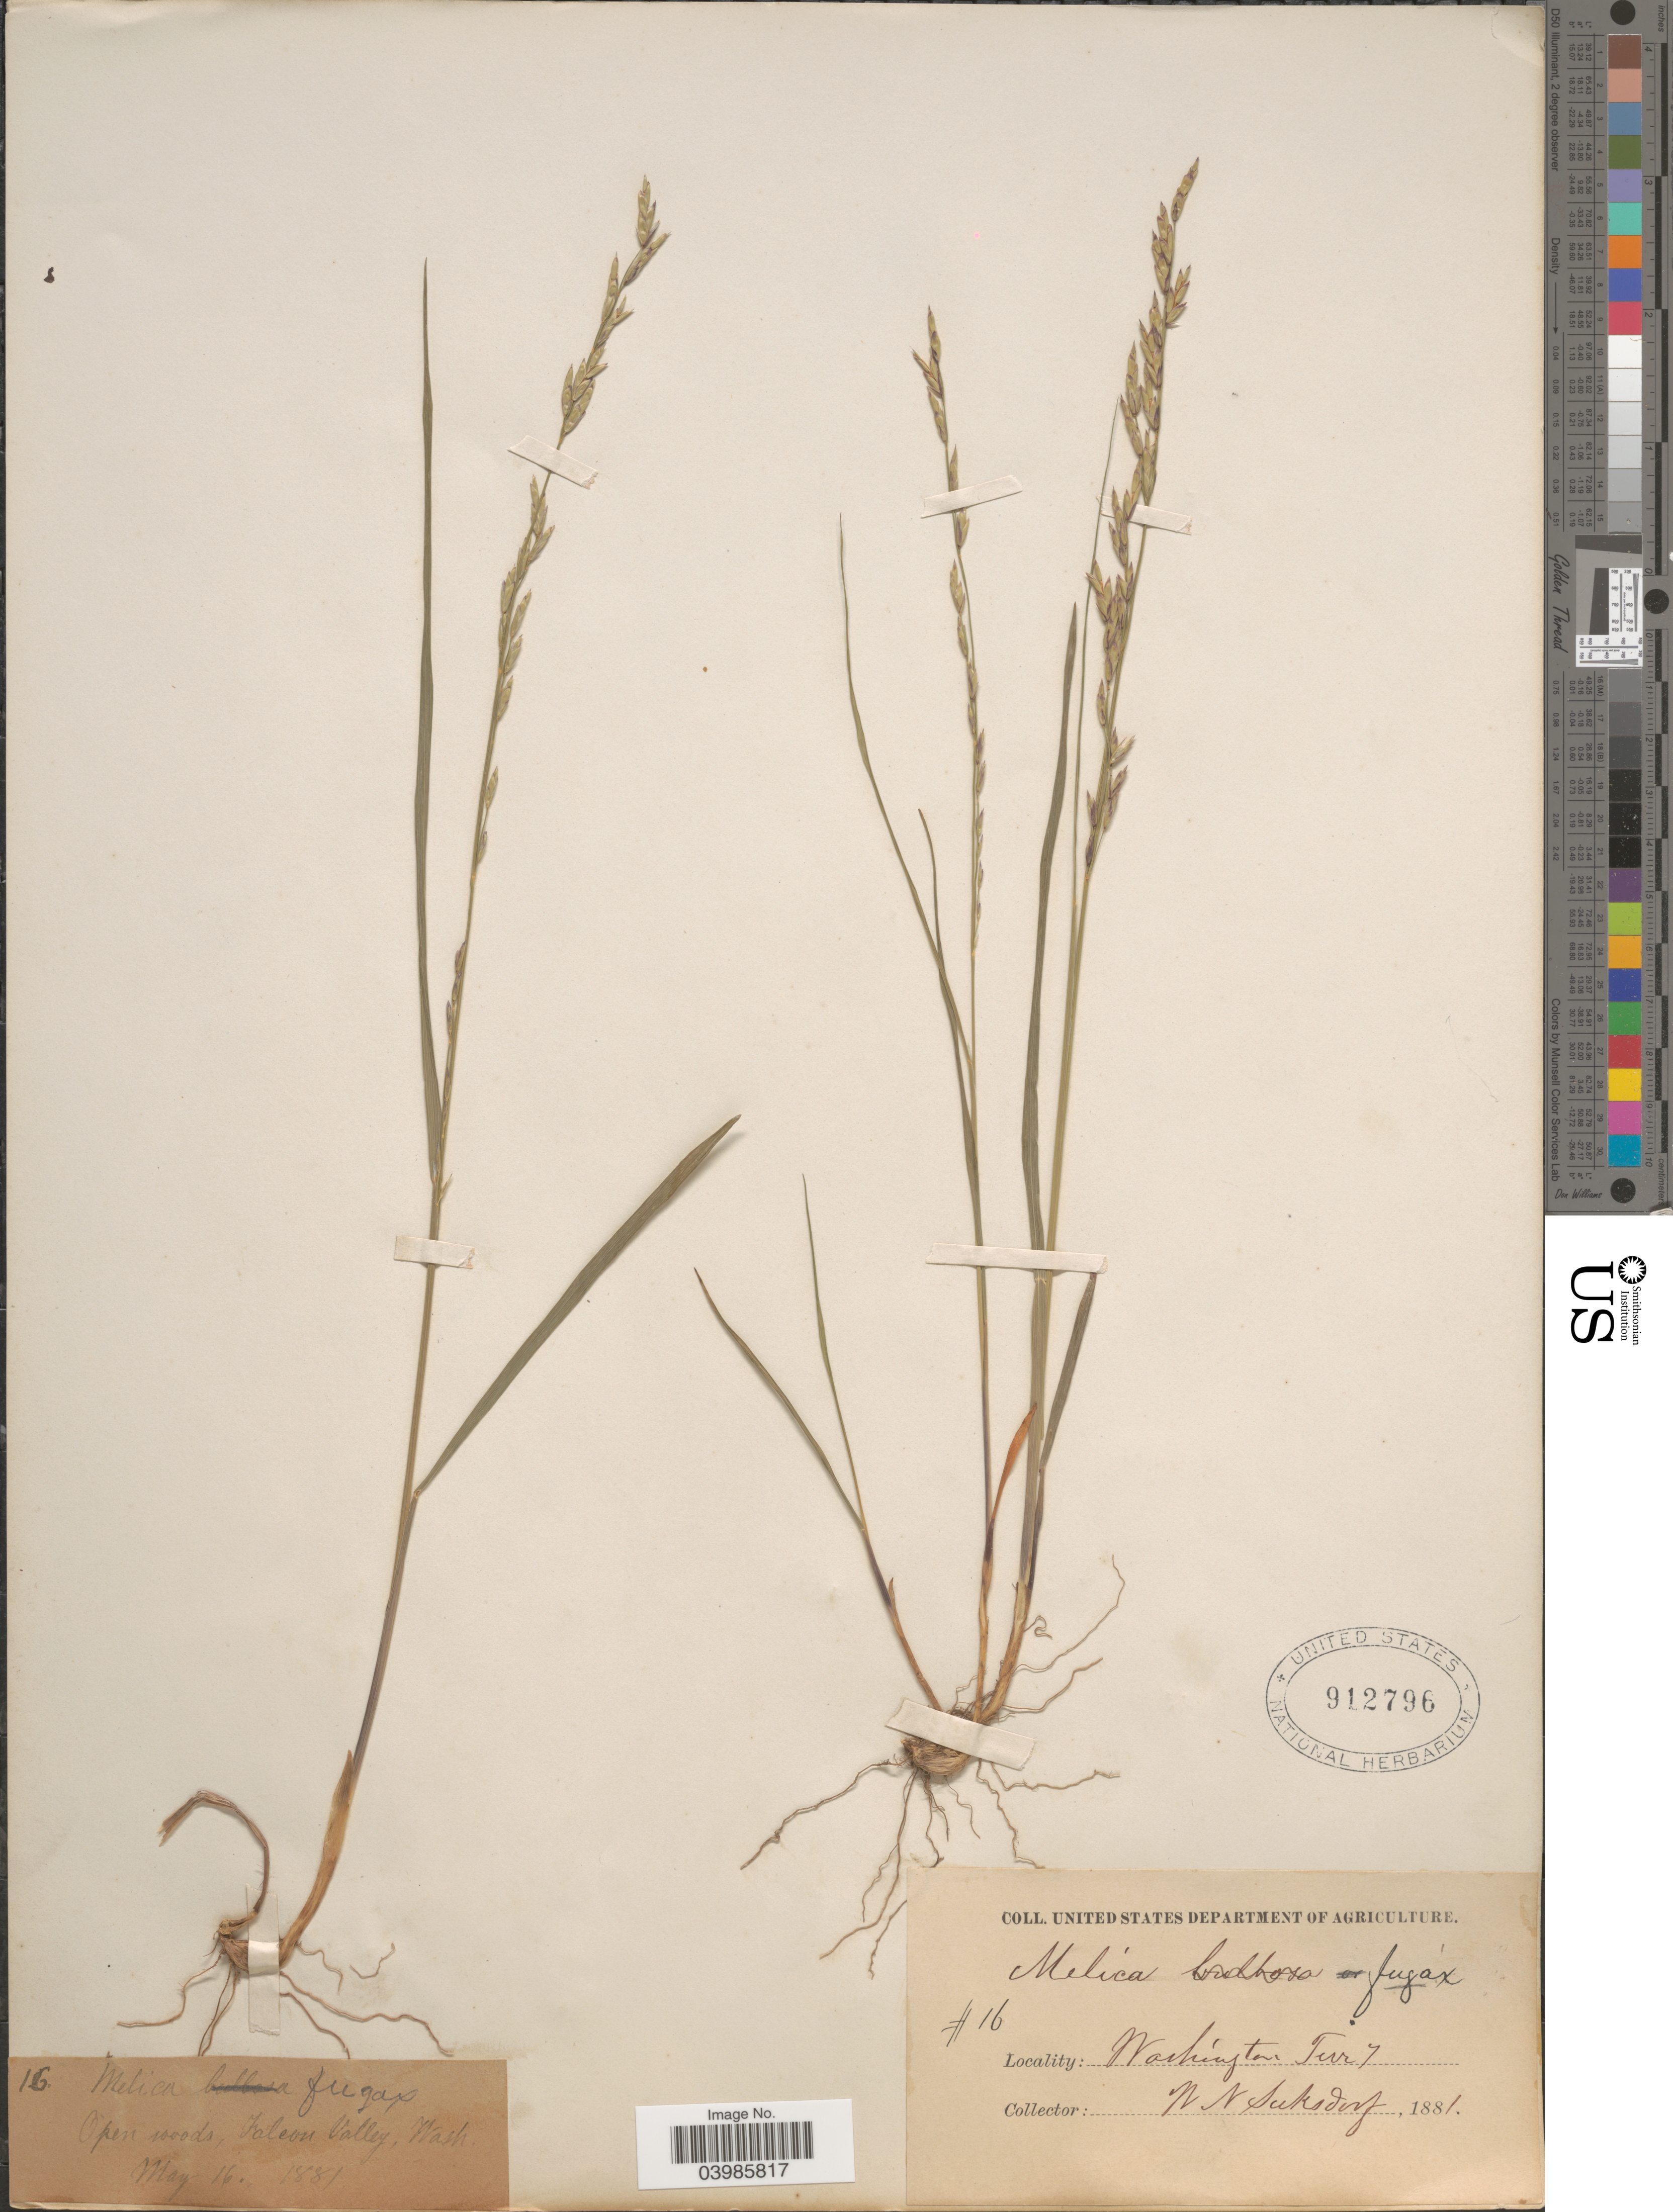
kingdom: Plantae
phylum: Tracheophyta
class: Liliopsida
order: Poales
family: Poaceae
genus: Melica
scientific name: Melica fugax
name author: Bol.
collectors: W. N. Suksdorf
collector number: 16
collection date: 1881-05-16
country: United States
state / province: Washington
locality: Open woods, Falcon Valley, Washington Terry.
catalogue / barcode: US 912796